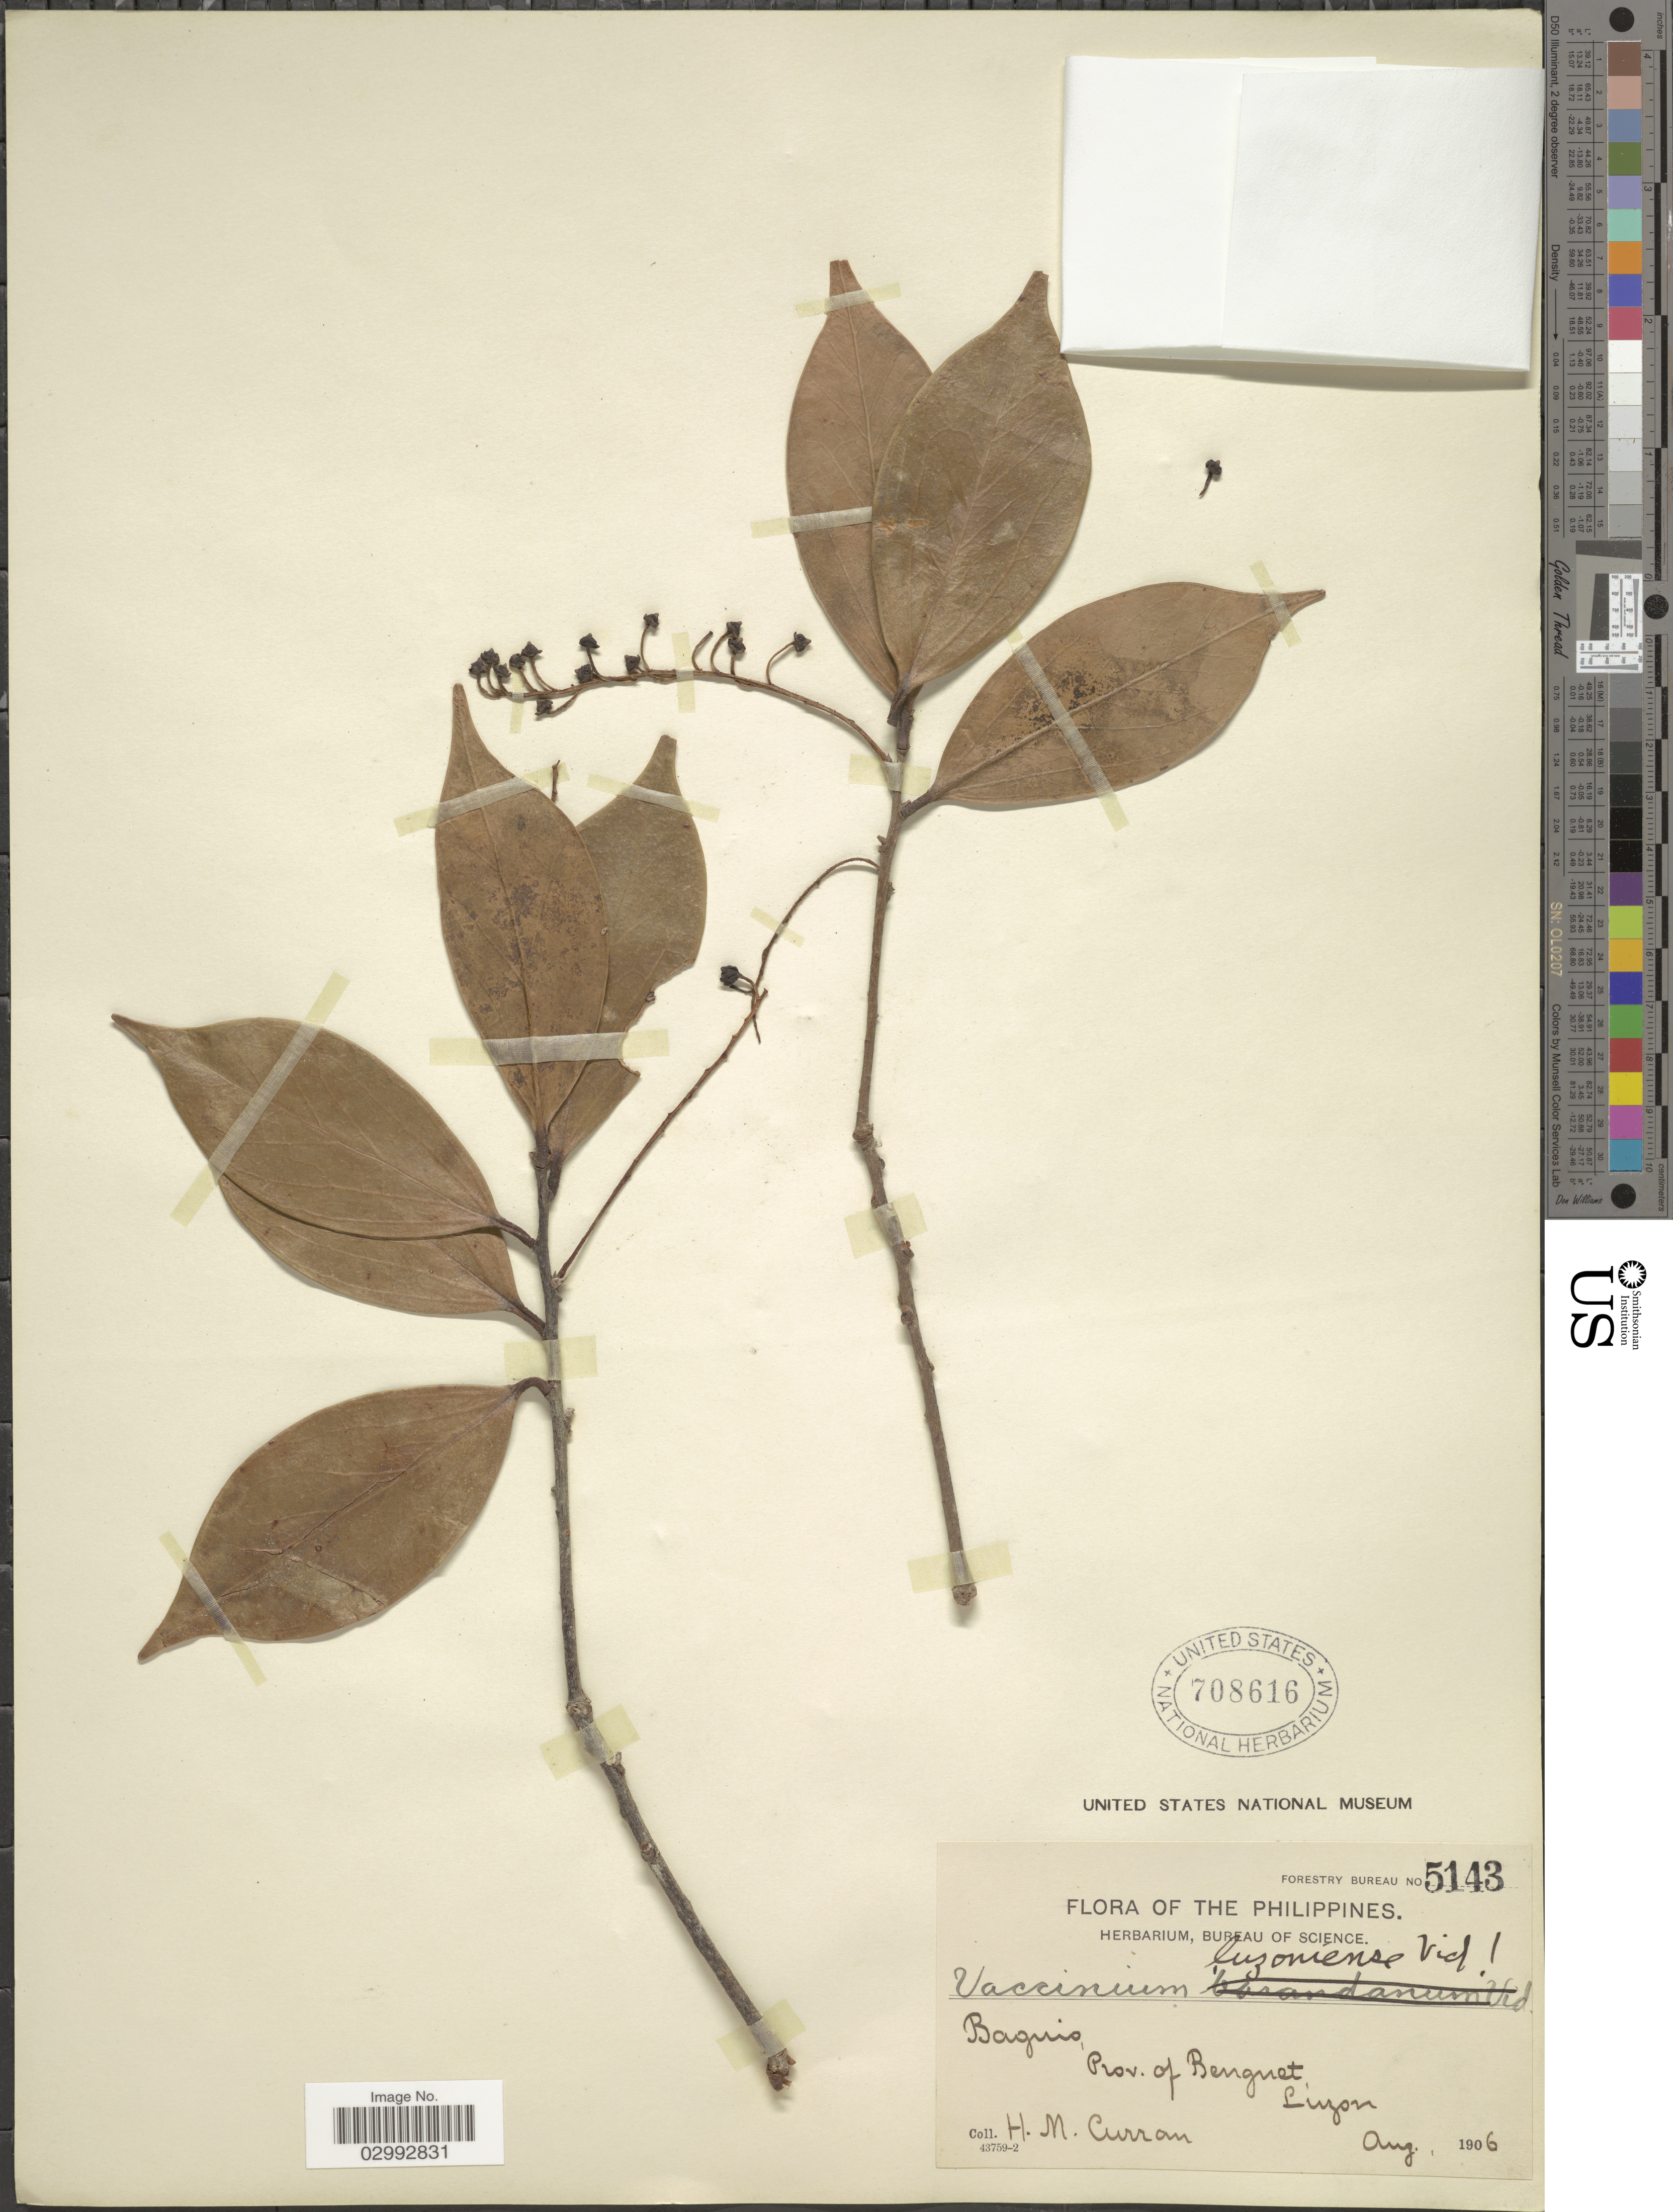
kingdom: Plantae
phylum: Tracheophyta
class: Magnoliopsida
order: Ericales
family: Ericaceae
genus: Vaccinium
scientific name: Vaccinium luzoniense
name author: S. Vidal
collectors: H. M. Curran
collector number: Forestry Bureau 5143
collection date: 1906-08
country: Philippines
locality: Baguio, Prov. of Benguet, Luzon.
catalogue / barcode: US 708616